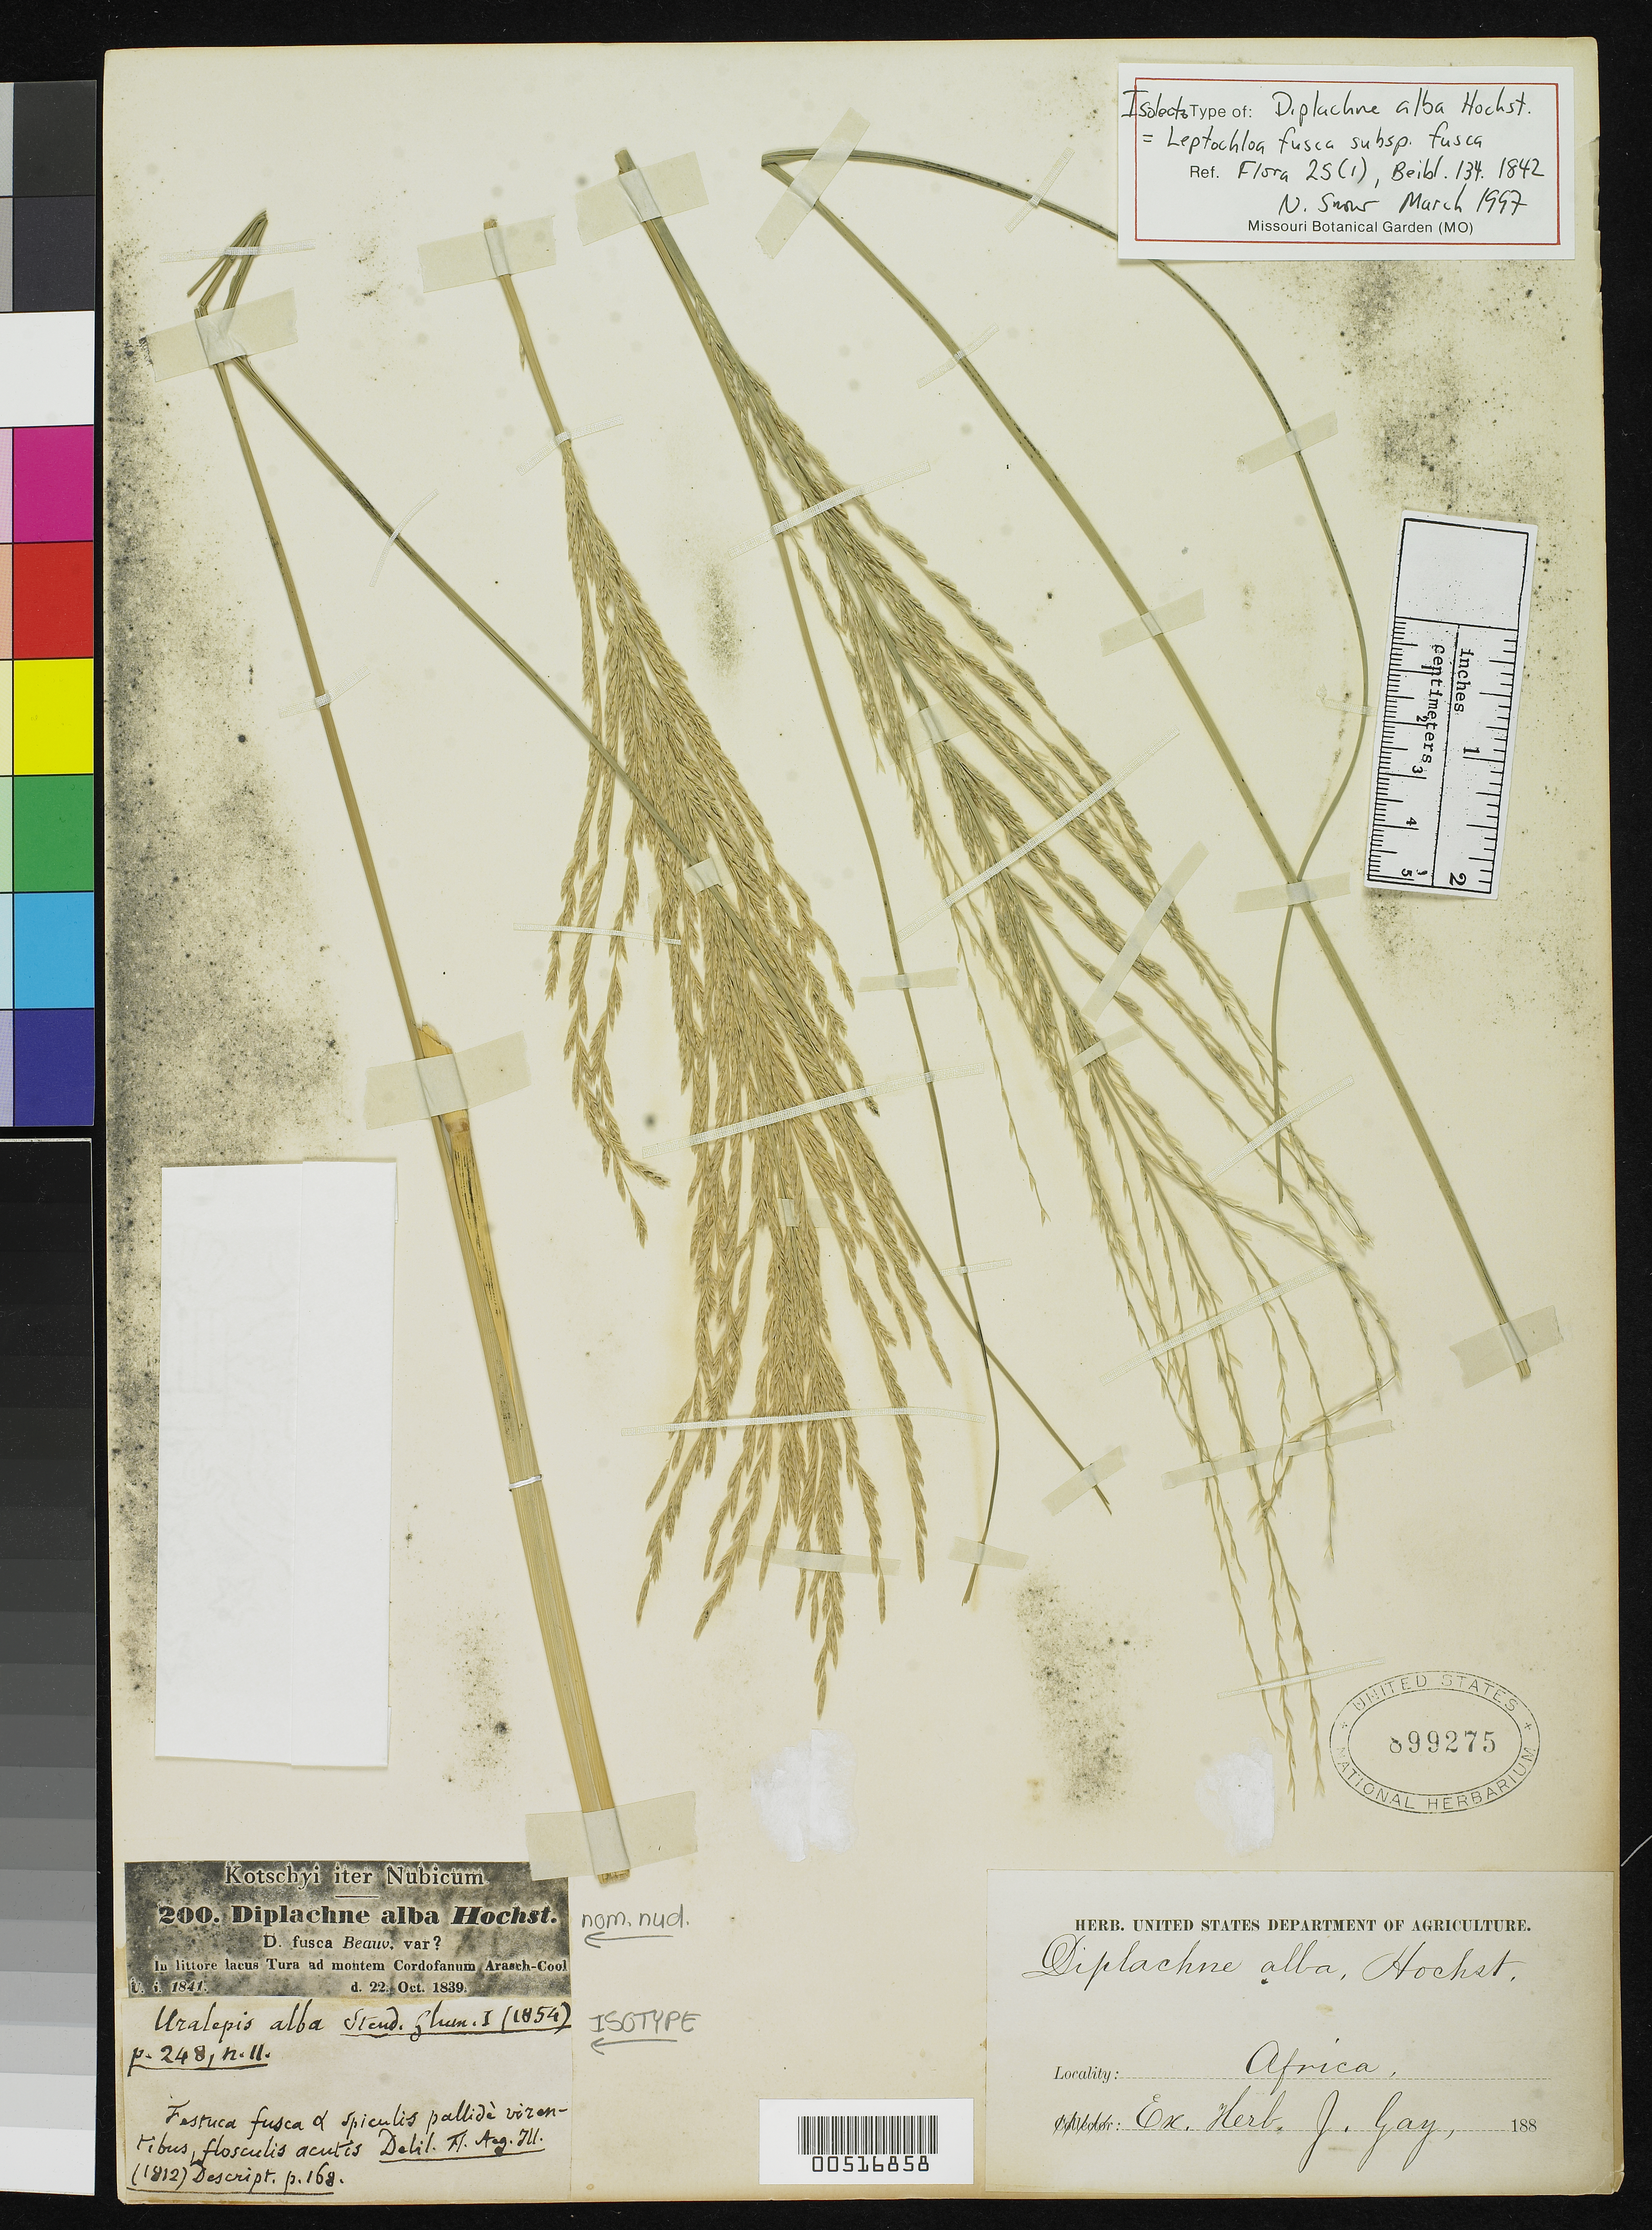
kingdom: Plantae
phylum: Tracheophyta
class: Liliopsida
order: Poales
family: Poaceae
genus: Uralepis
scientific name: Uralepis alba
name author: Steud.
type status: Isotype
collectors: K. G. Kotschy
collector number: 200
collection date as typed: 22 Oct 1839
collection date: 1839-10-22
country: Sudan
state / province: An Nīl al Ābyaḍ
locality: In littore Lacus Tura as montem Cordofanum Arasch-cool. [On shore of Lake Tura As (?), mountains of Kurdofan, Arasch-cool?]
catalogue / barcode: US 899275